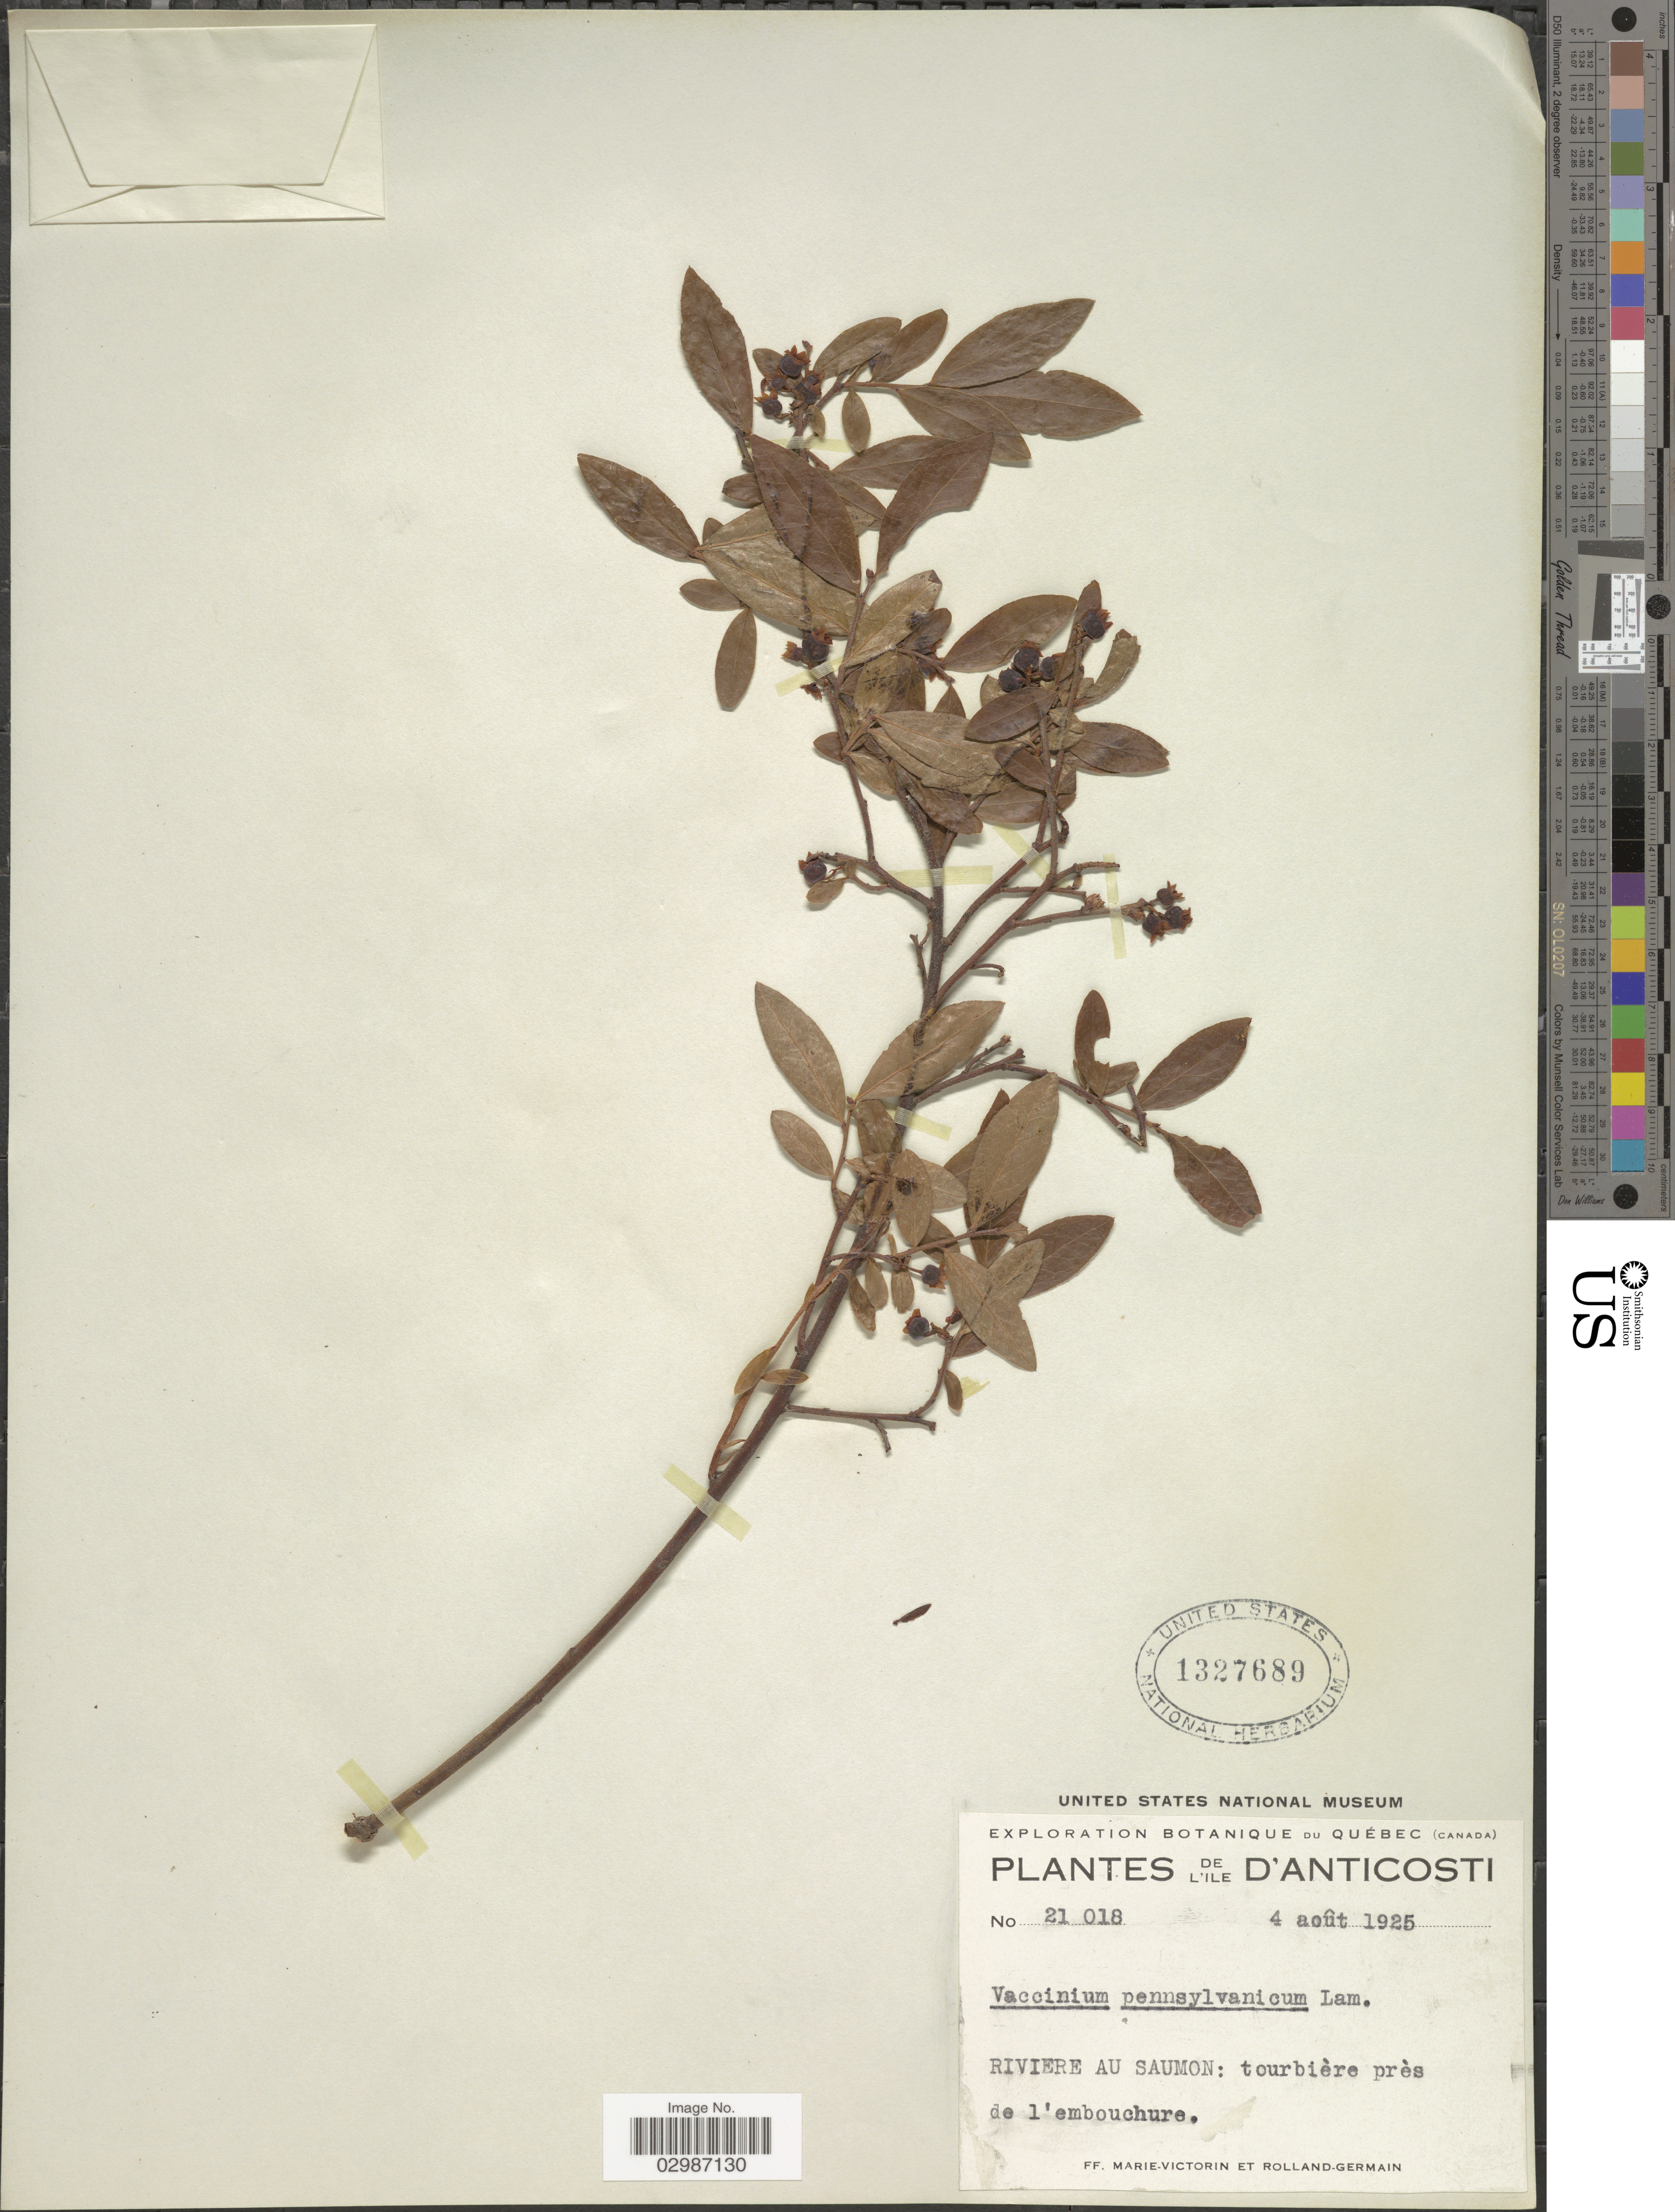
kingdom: Plantae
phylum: Tracheophyta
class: Magnoliopsida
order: Ericales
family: Ericaceae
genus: Vaccinium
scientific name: Vaccinium angustifolium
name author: Aiton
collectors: F. Marie-Victorin & Rolland-Germain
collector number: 21018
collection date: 1925-08-04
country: Canada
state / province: Quebec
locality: De L'ile D'Anticosti. Riviere au Saumon: touebière près de l'embouchure.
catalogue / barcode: US 1327689